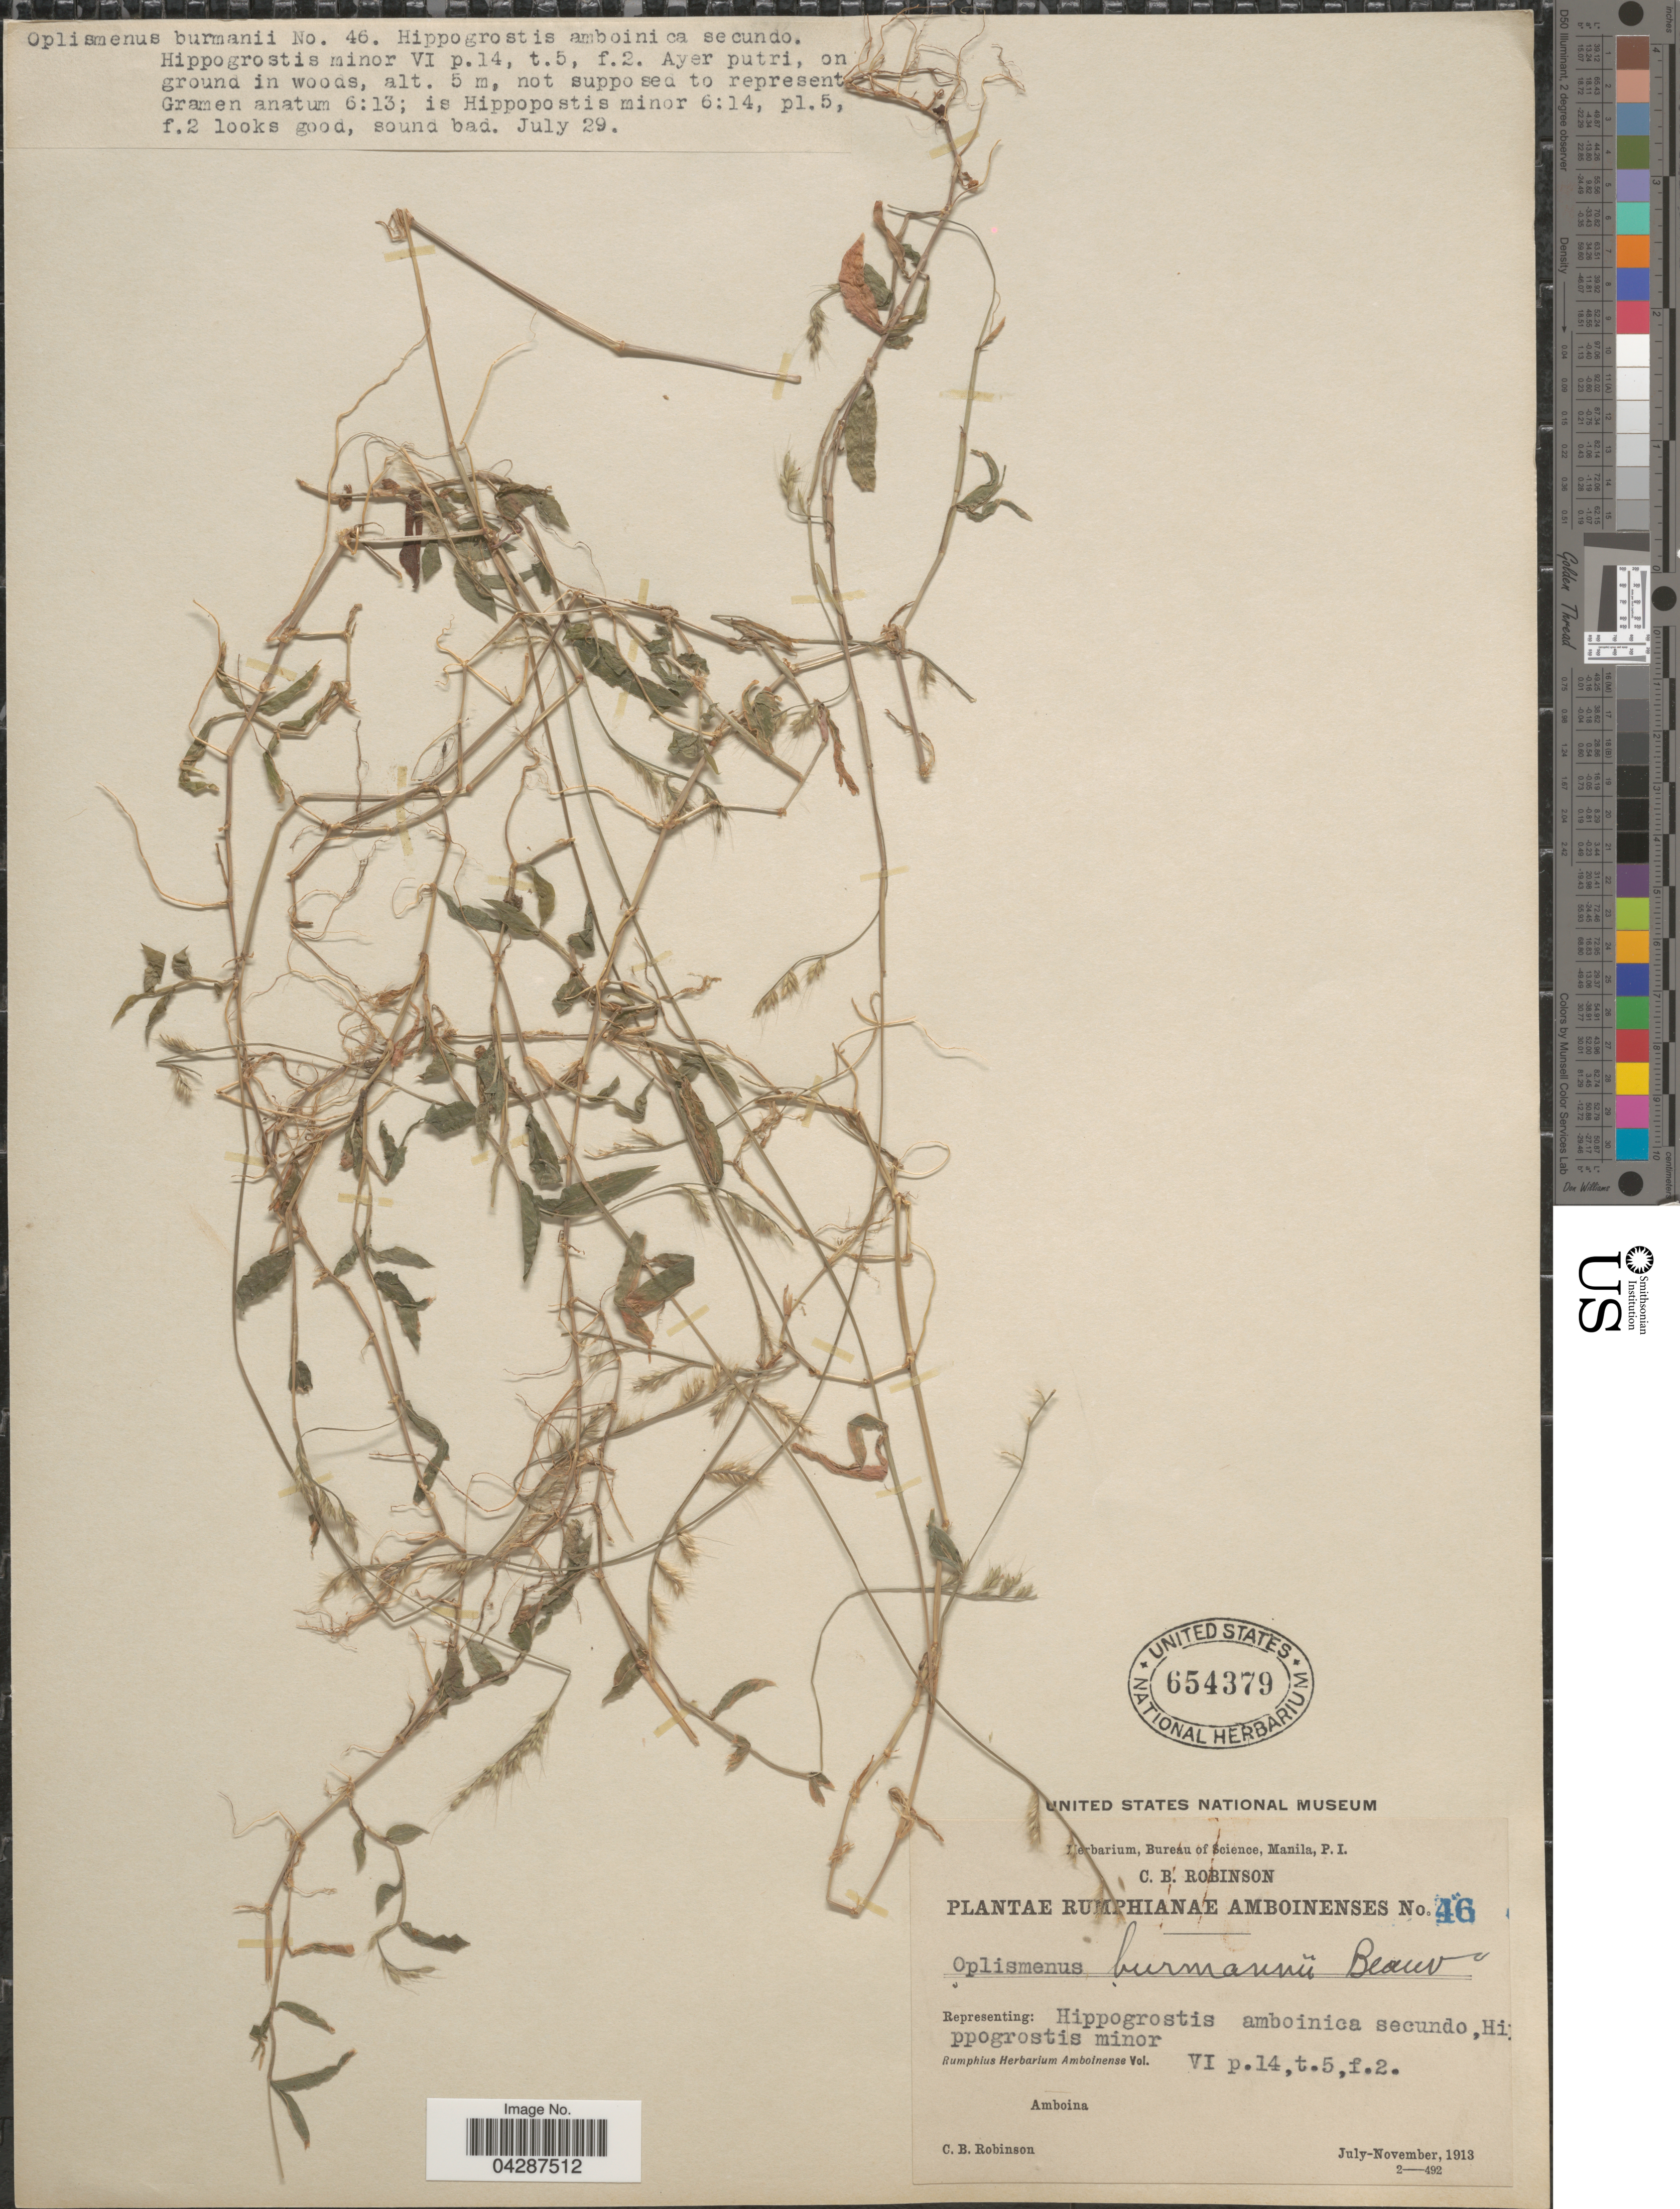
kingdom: Plantae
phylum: Tracheophyta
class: Liliopsida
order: Poales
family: Poaceae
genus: Oplismenus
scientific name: Oplismenus burmannii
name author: (Retz.) P. Beauv.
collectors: C. Robinson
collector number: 46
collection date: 1913-07-29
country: Indonesia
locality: Rumphianae Amboinenses. Amboina.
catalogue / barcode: US 654379